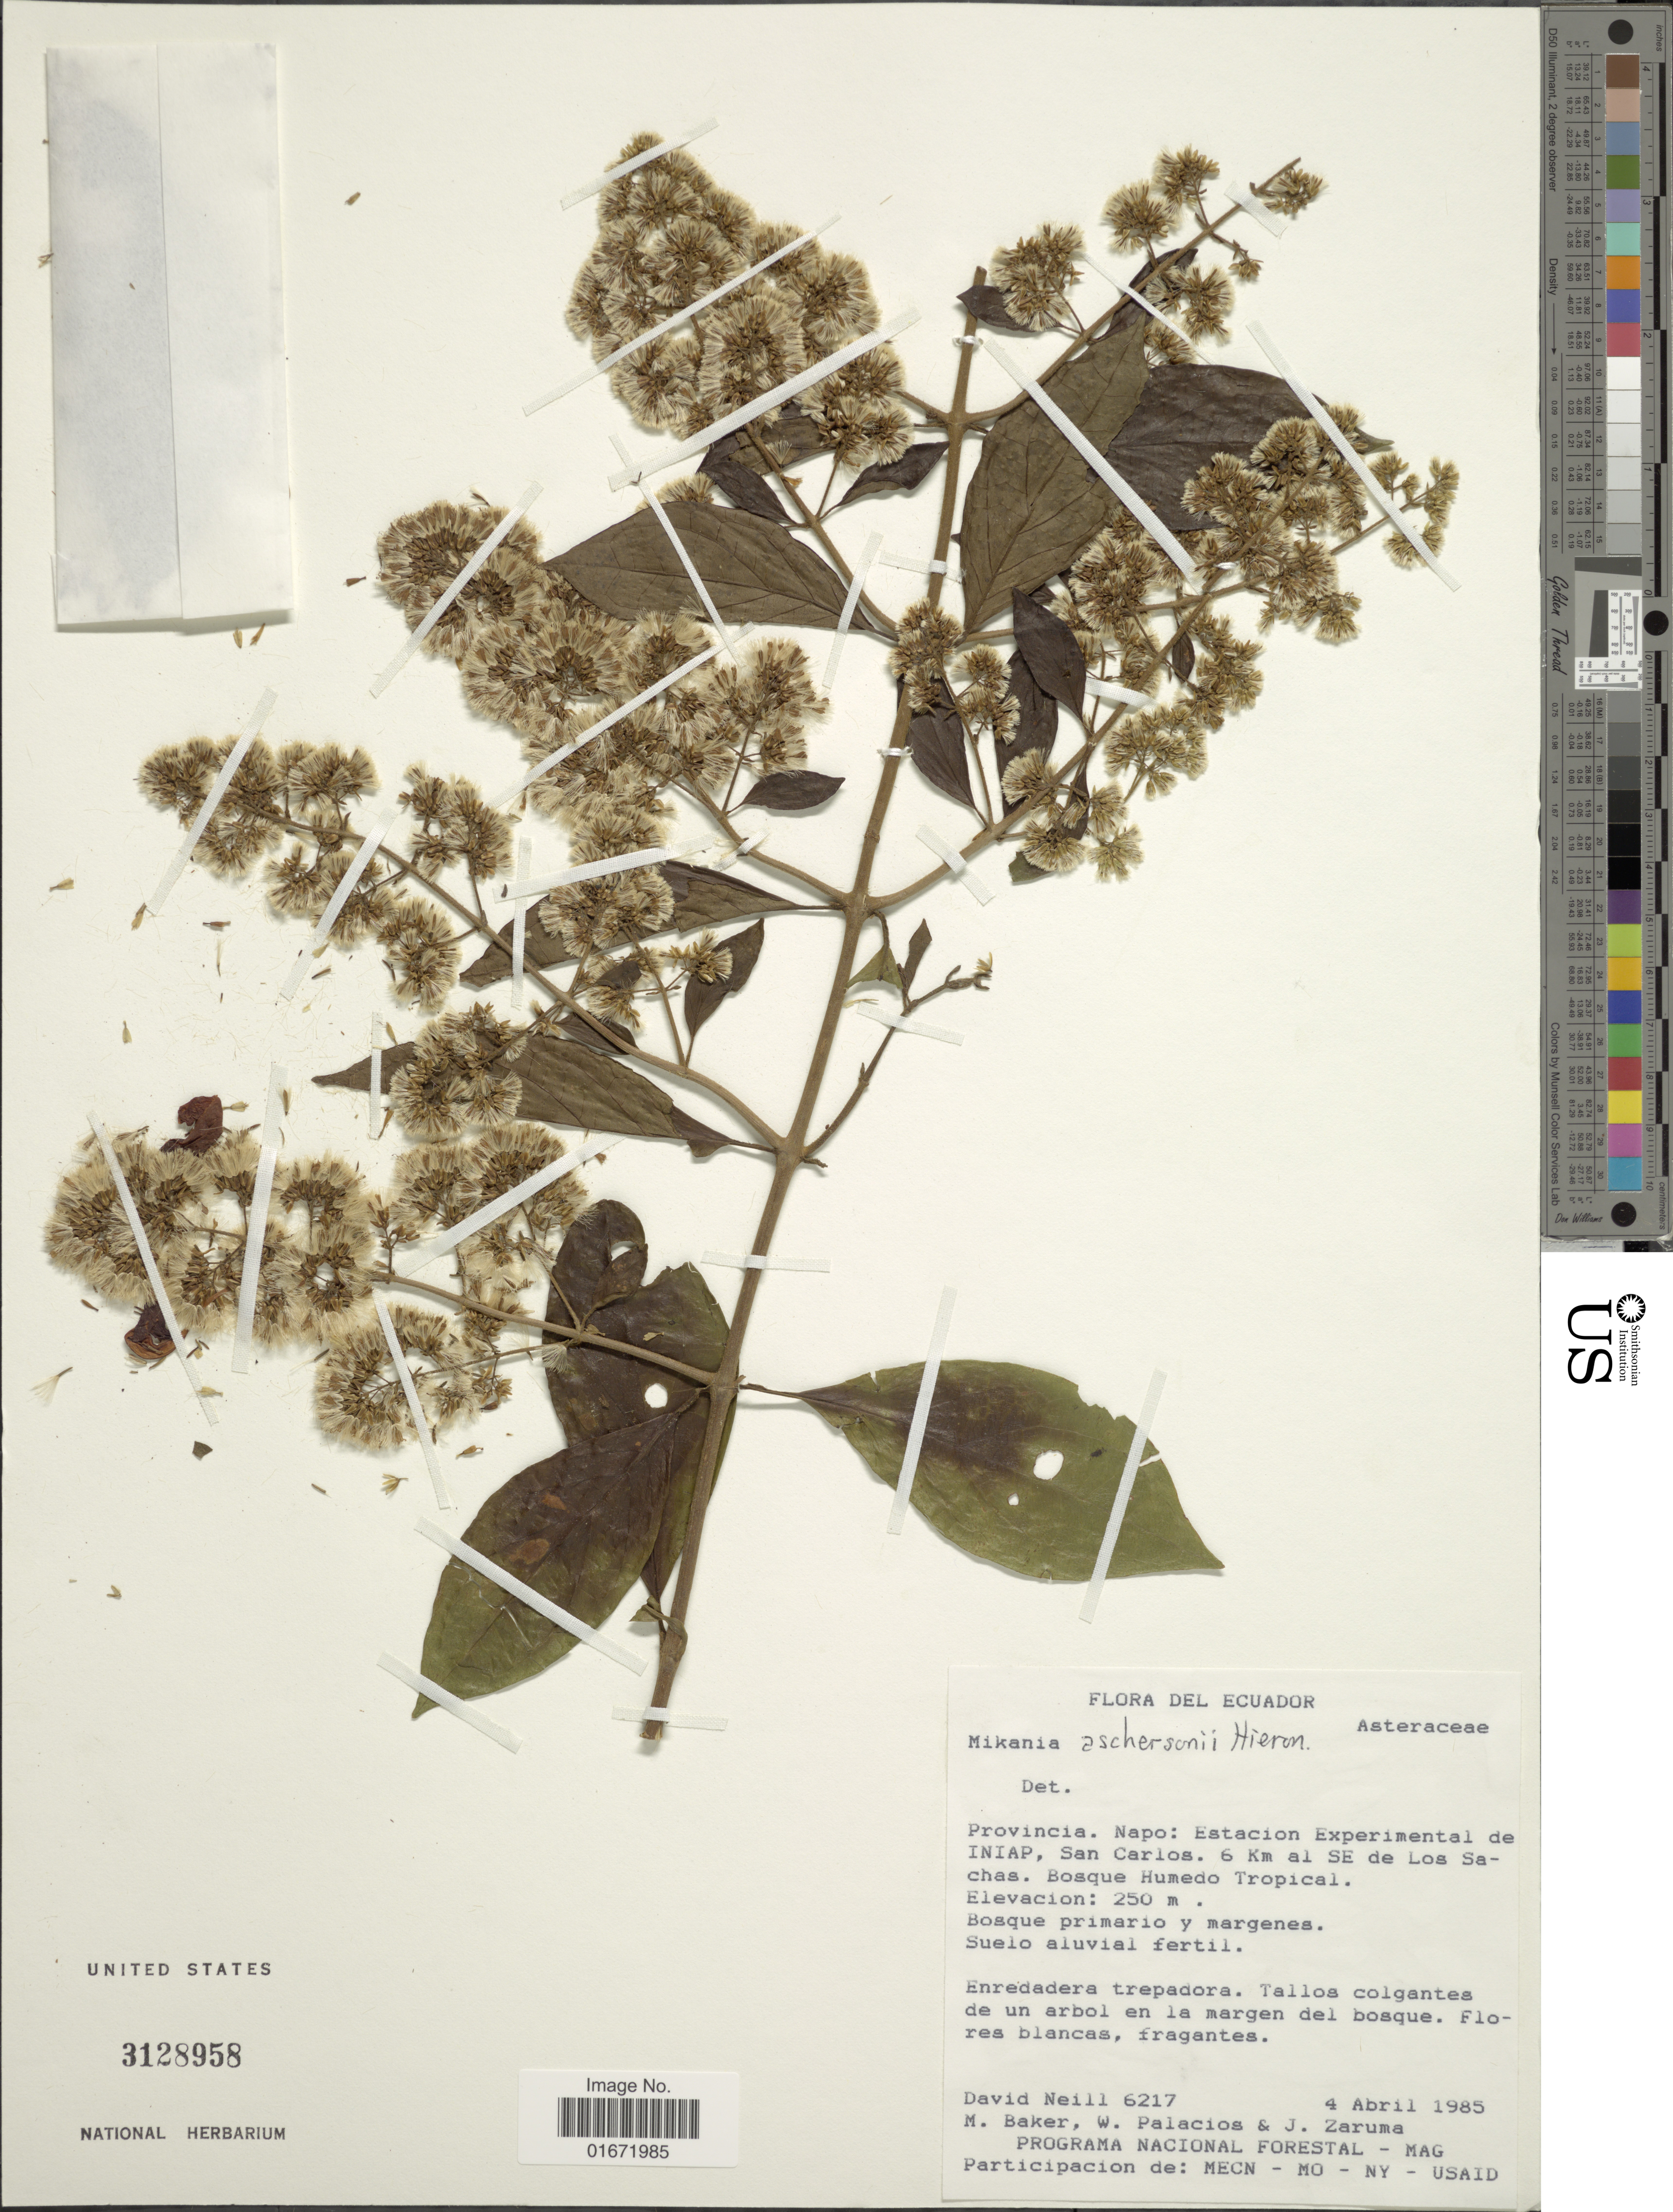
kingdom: Plantae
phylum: Tracheophyta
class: Magnoliopsida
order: Asterales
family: Asteraceae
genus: Mikania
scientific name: Mikania nigropunctulata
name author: Hieron.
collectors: D. A. Neill, M. Baker, W. Palacios & J. Zaruma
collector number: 6217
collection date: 1985-04-04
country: Ecuador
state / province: Napo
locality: Provincia Napo: Estacion Experimental de Iniap, San Carlos, 6 Km al SE de Los Sachas. Bosque Humedo Tropical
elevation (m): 250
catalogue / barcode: US 3128958